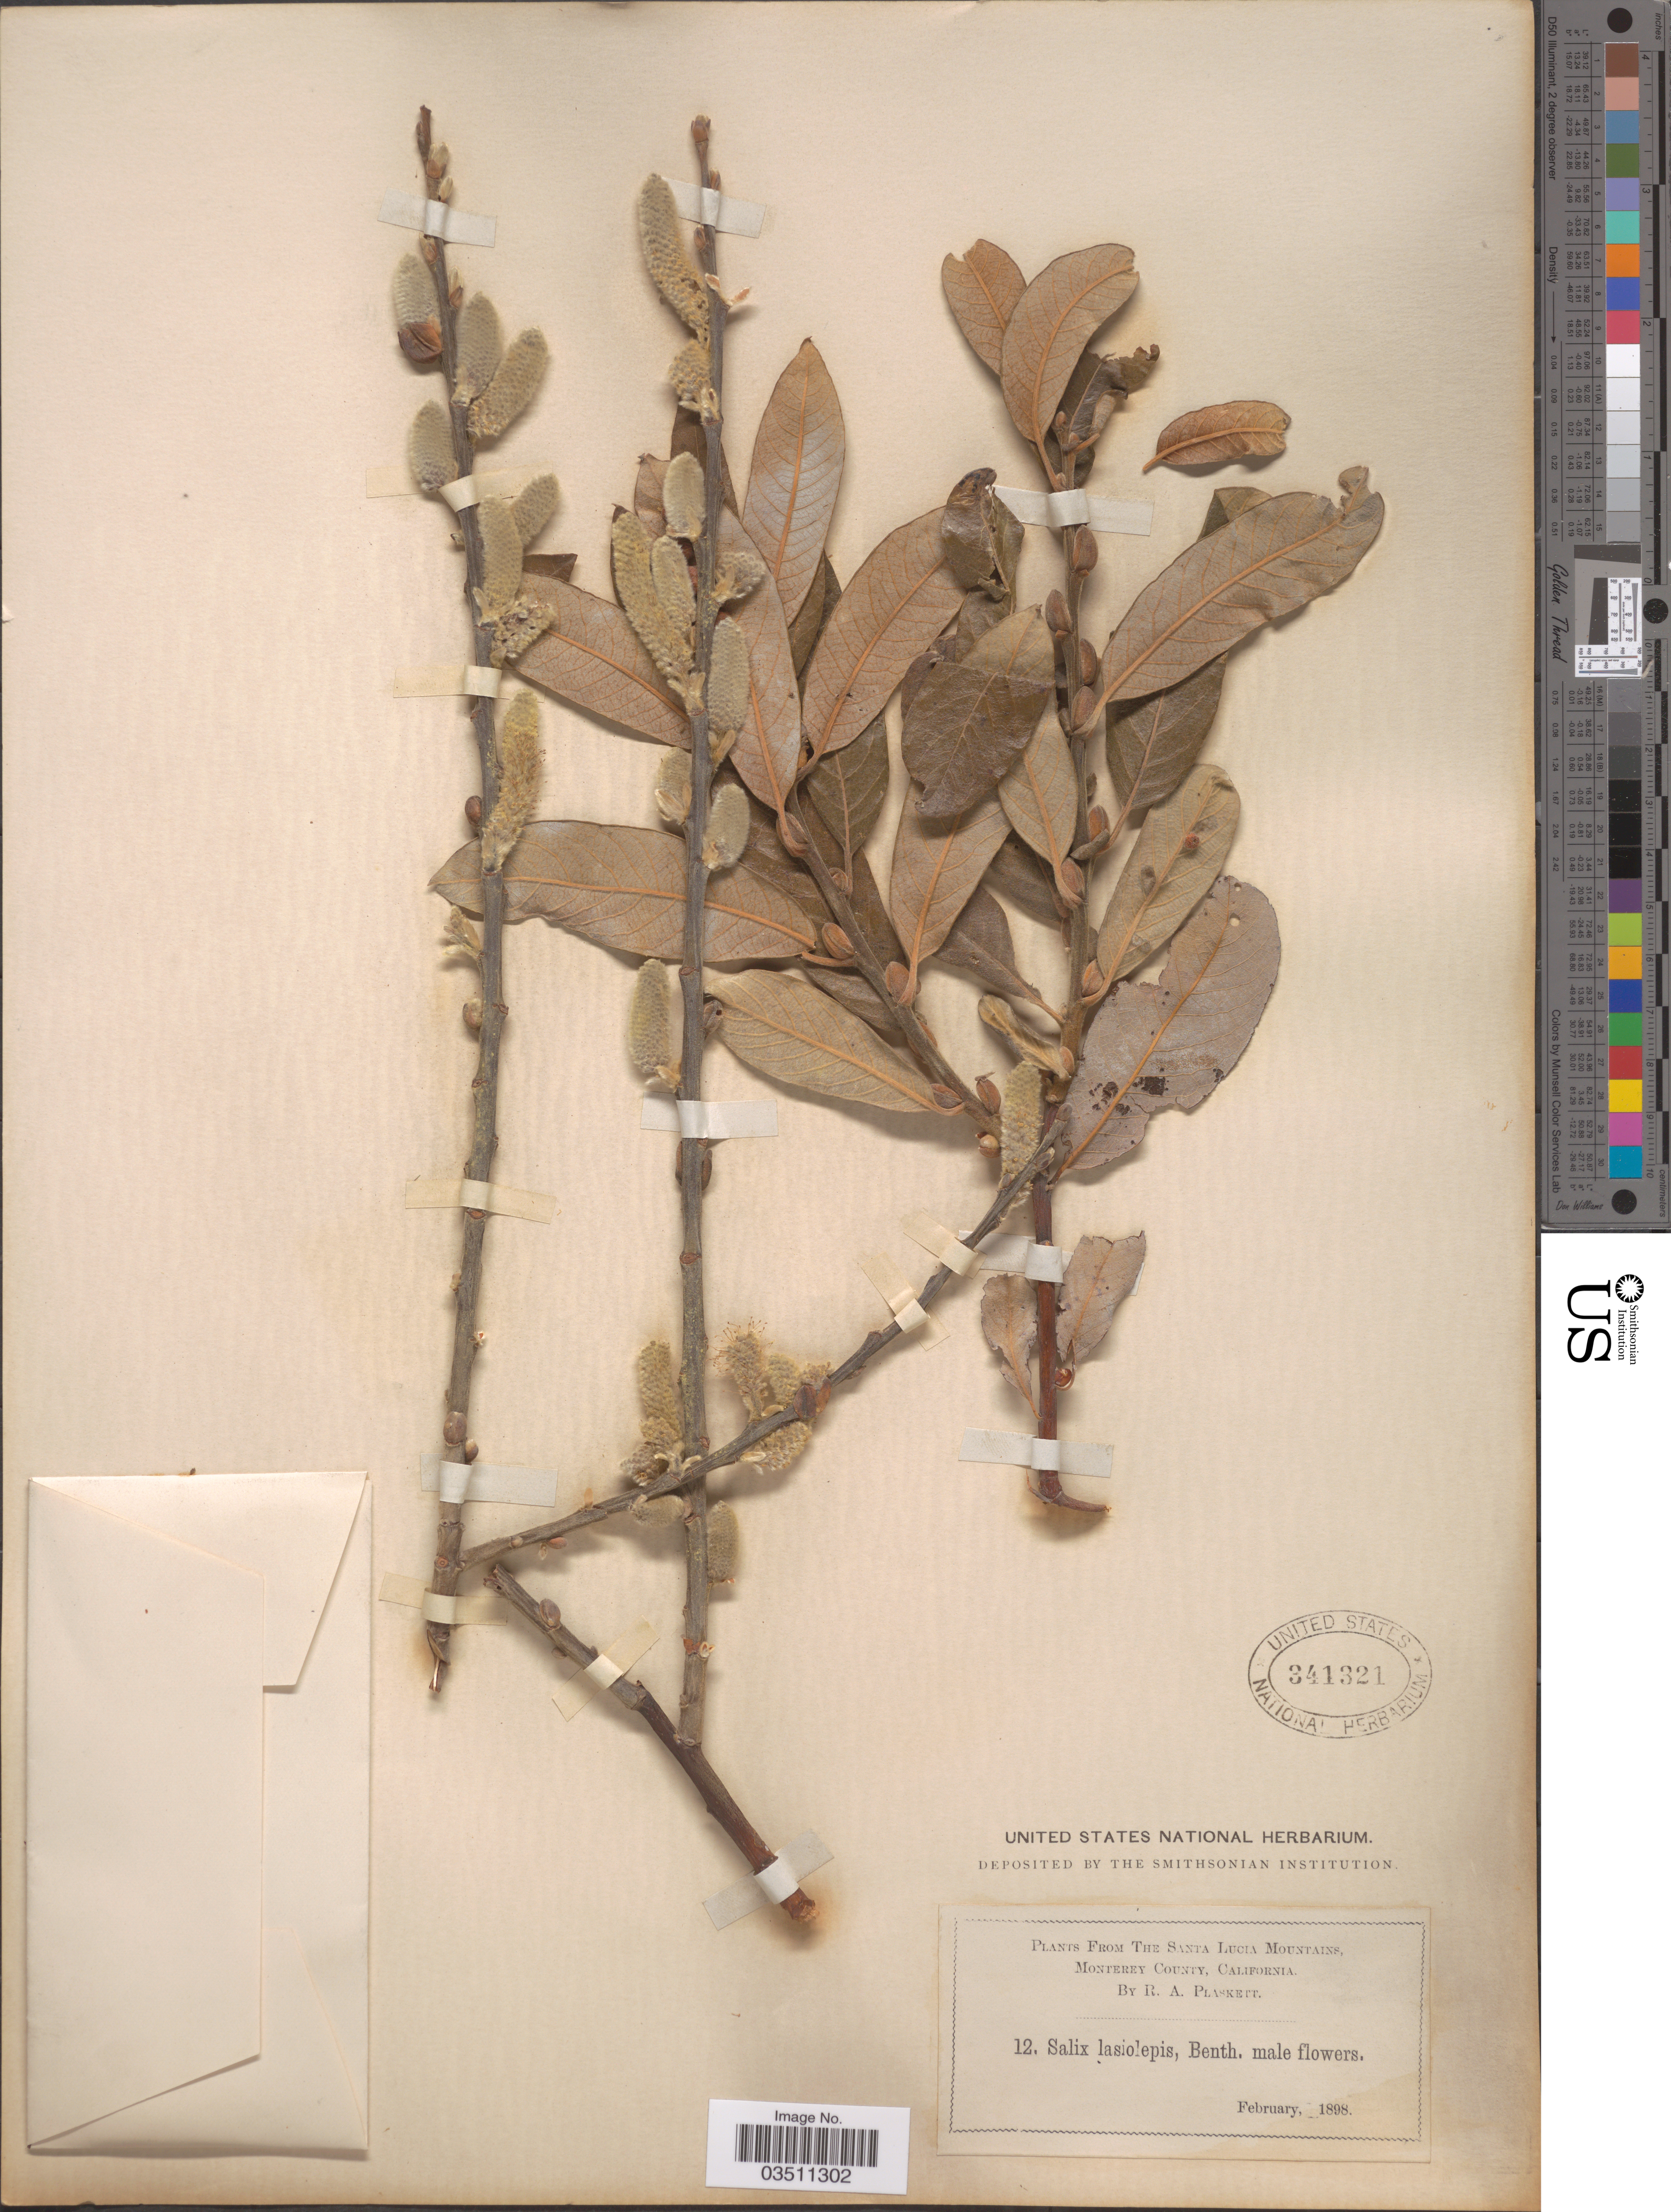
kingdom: Plantae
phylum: Tracheophyta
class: Magnoliopsida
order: Malpighiales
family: Salicaceae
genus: Salix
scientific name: Salix lasiolepis var. bigelovii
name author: Benth.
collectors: R. Plaskett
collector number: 12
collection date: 1898-02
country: United States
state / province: California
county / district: Monterey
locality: The Santa Lucia Mountains, Monterey County.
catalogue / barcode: US 341321